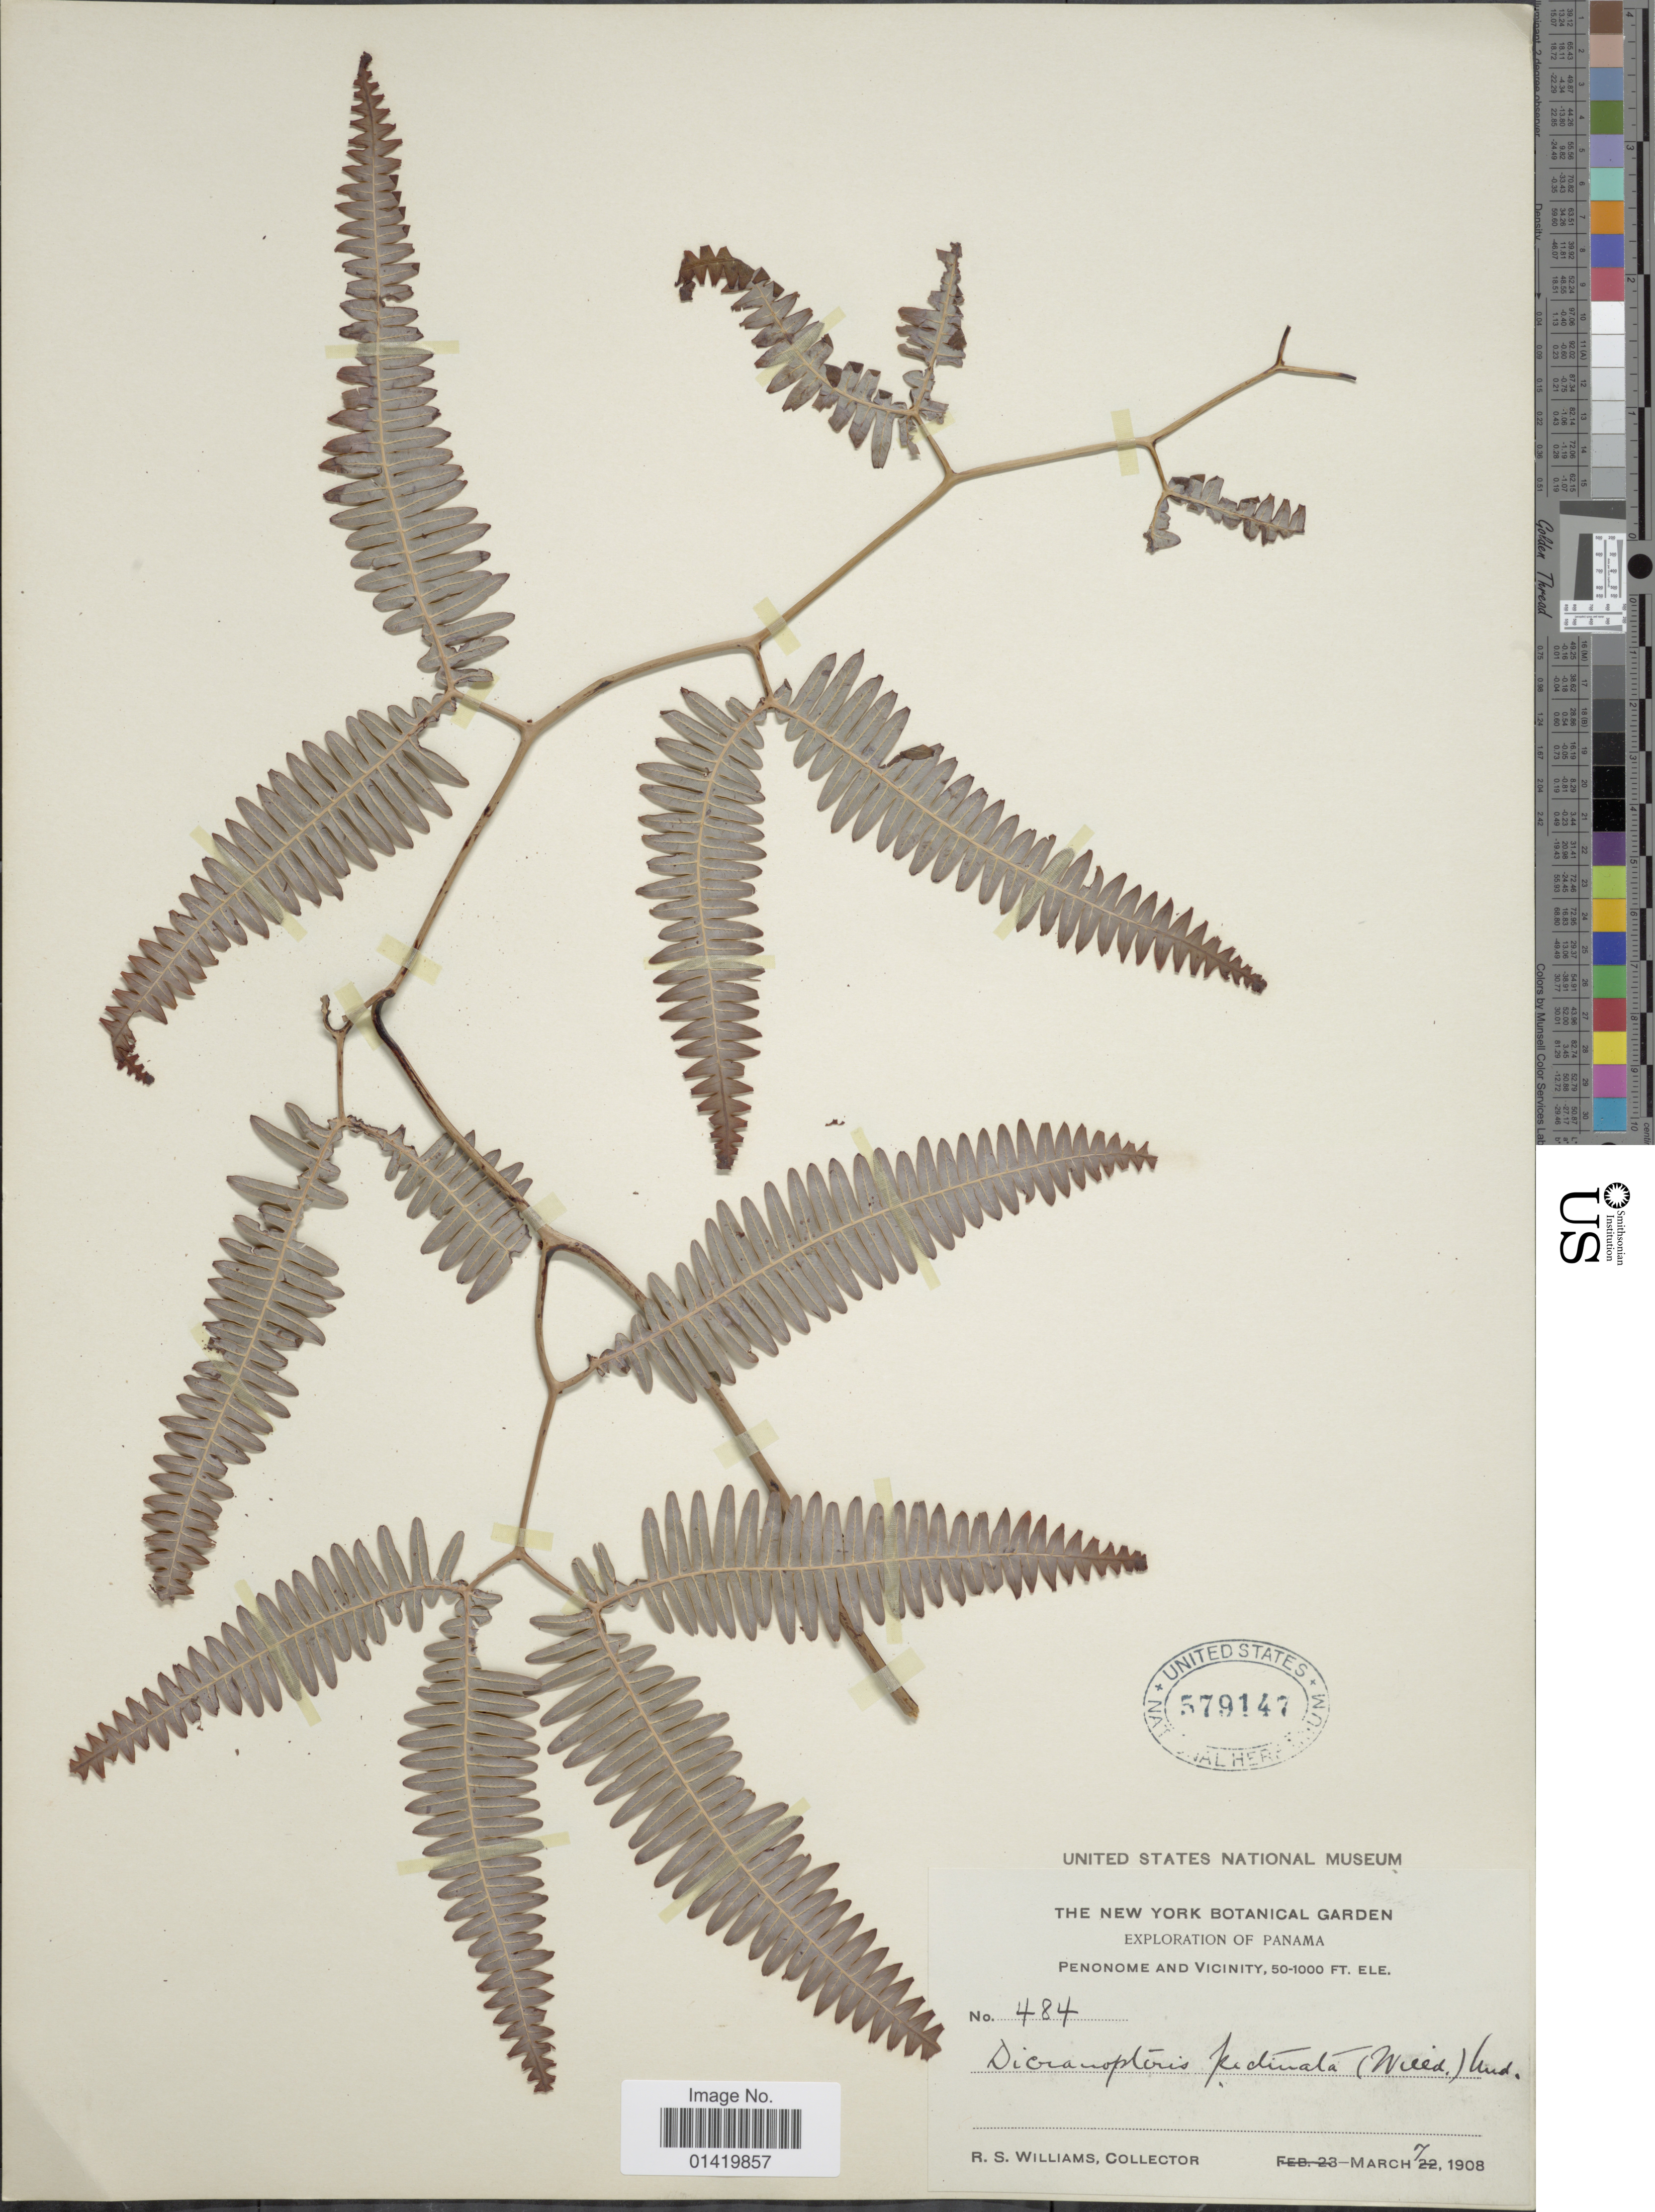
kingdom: Plantae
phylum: Tracheophyta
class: Polypodiopsida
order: Gleicheniales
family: Gleicheniaceae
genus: Gleichenella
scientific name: Gleichenella pectinata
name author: (Willd.) Ching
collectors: R. S. Williams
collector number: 484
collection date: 1909-03-07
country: Panama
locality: Penonome and vicinity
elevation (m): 15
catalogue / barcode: US 579147